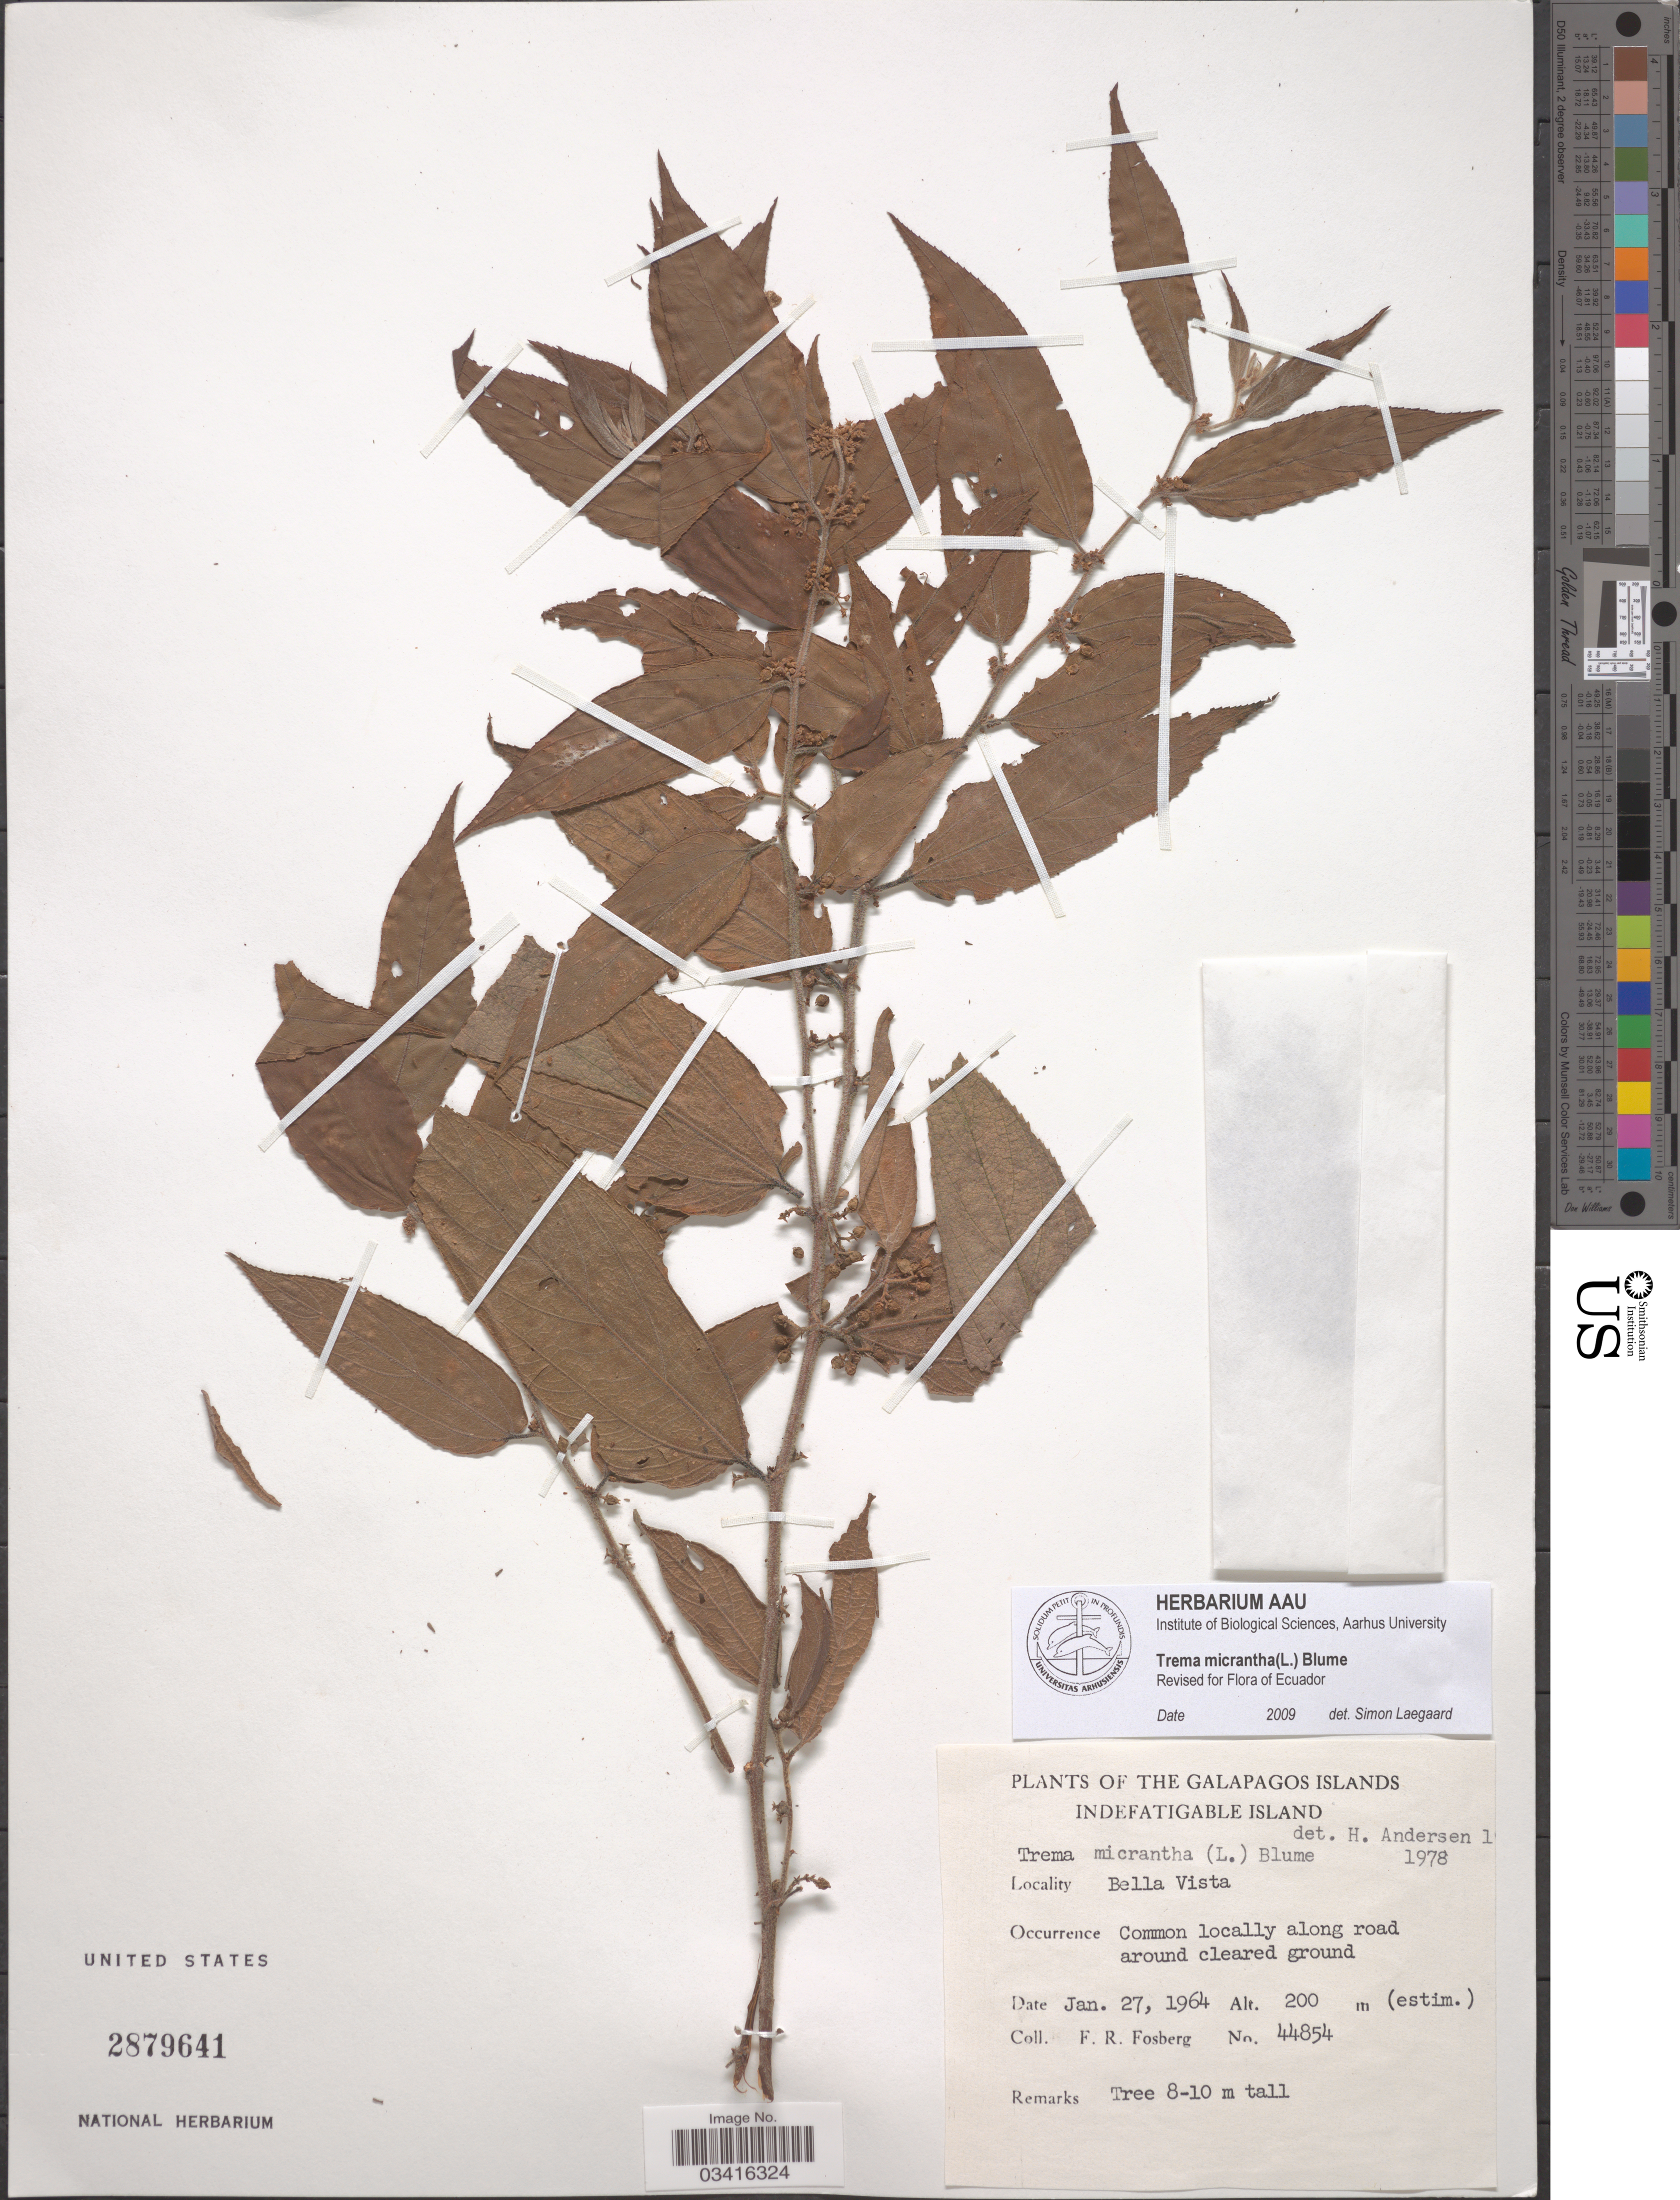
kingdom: Plantae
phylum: Tracheophyta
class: Magnoliopsida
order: Rosales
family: Cannabaceae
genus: Trema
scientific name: Trema micranthum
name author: (L.) Blume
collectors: F. R. Fosberg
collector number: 44854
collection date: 1964-01-27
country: Ecuador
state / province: Colón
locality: The Galapagos Islands. Indefatigable Island. Bella Vista.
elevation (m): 200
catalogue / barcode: US 2879641